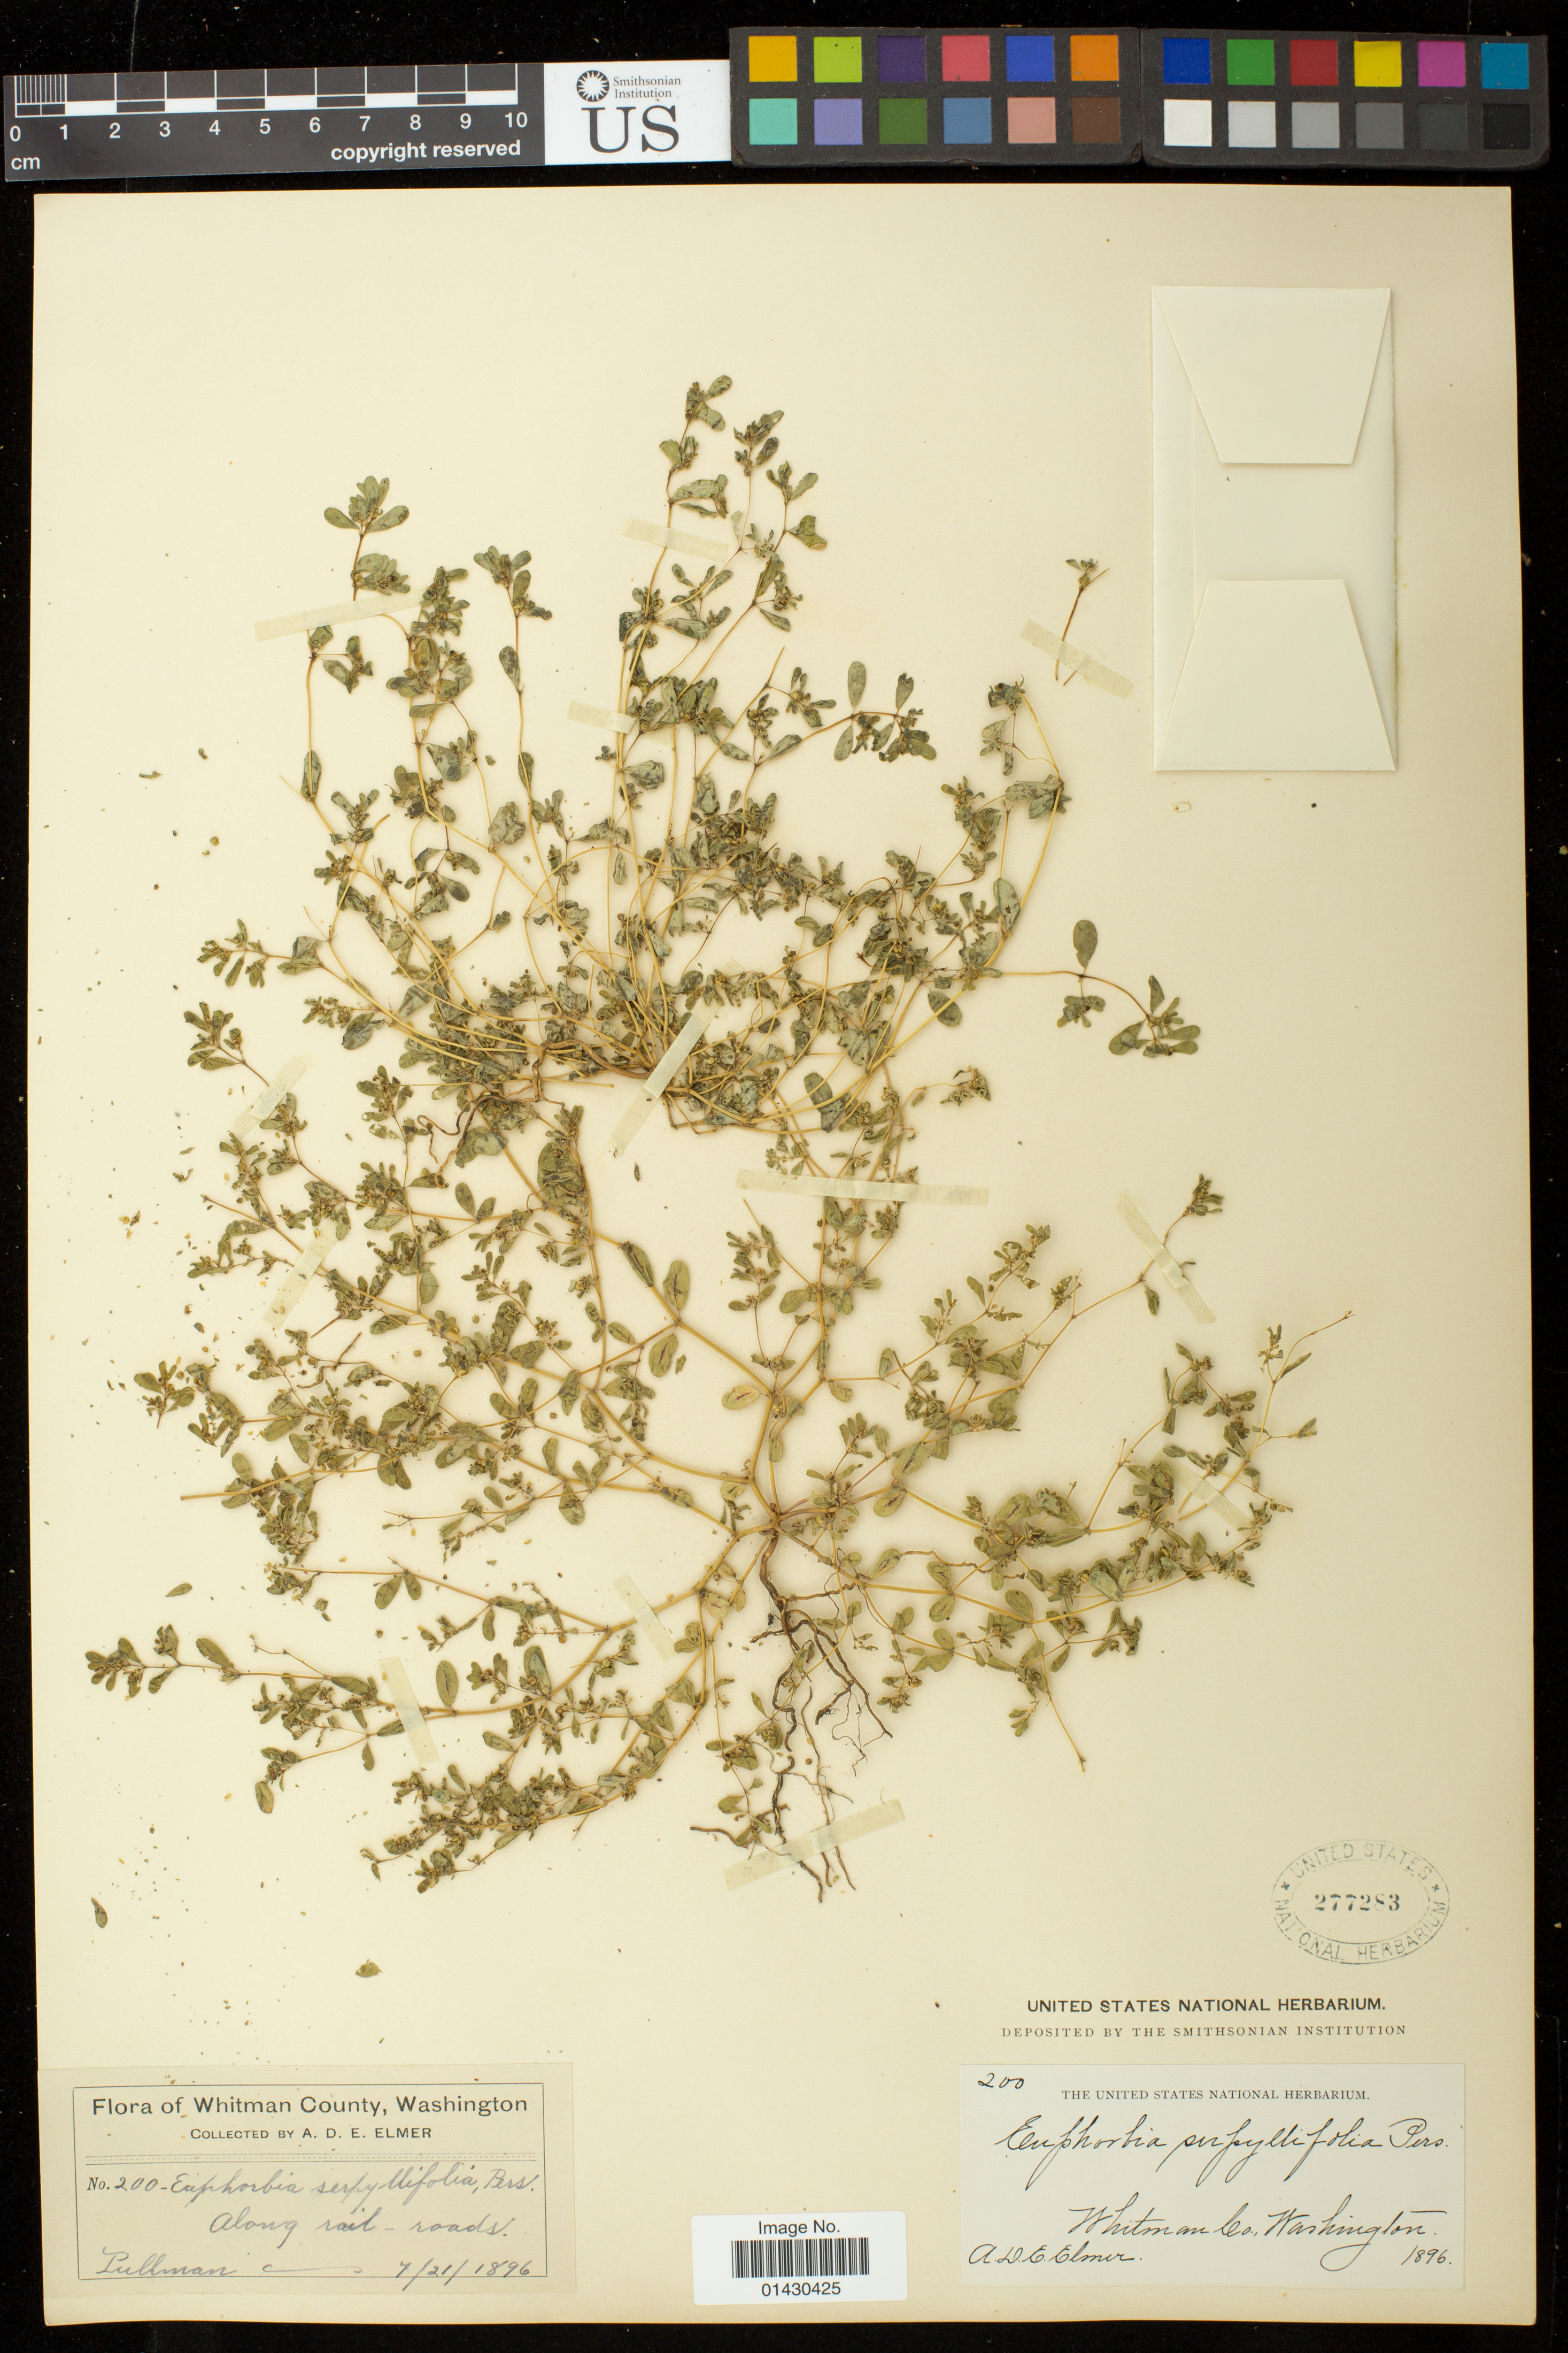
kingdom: Plantae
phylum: Tracheophyta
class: Magnoliopsida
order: Malpighiales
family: Euphorbiaceae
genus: Euphorbia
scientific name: Euphorbia serpillifolia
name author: Pers.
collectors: A. D. E. Elmer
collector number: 200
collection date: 1896-07-21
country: United States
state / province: Washington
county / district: Whitman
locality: Pullman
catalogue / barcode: US 277283